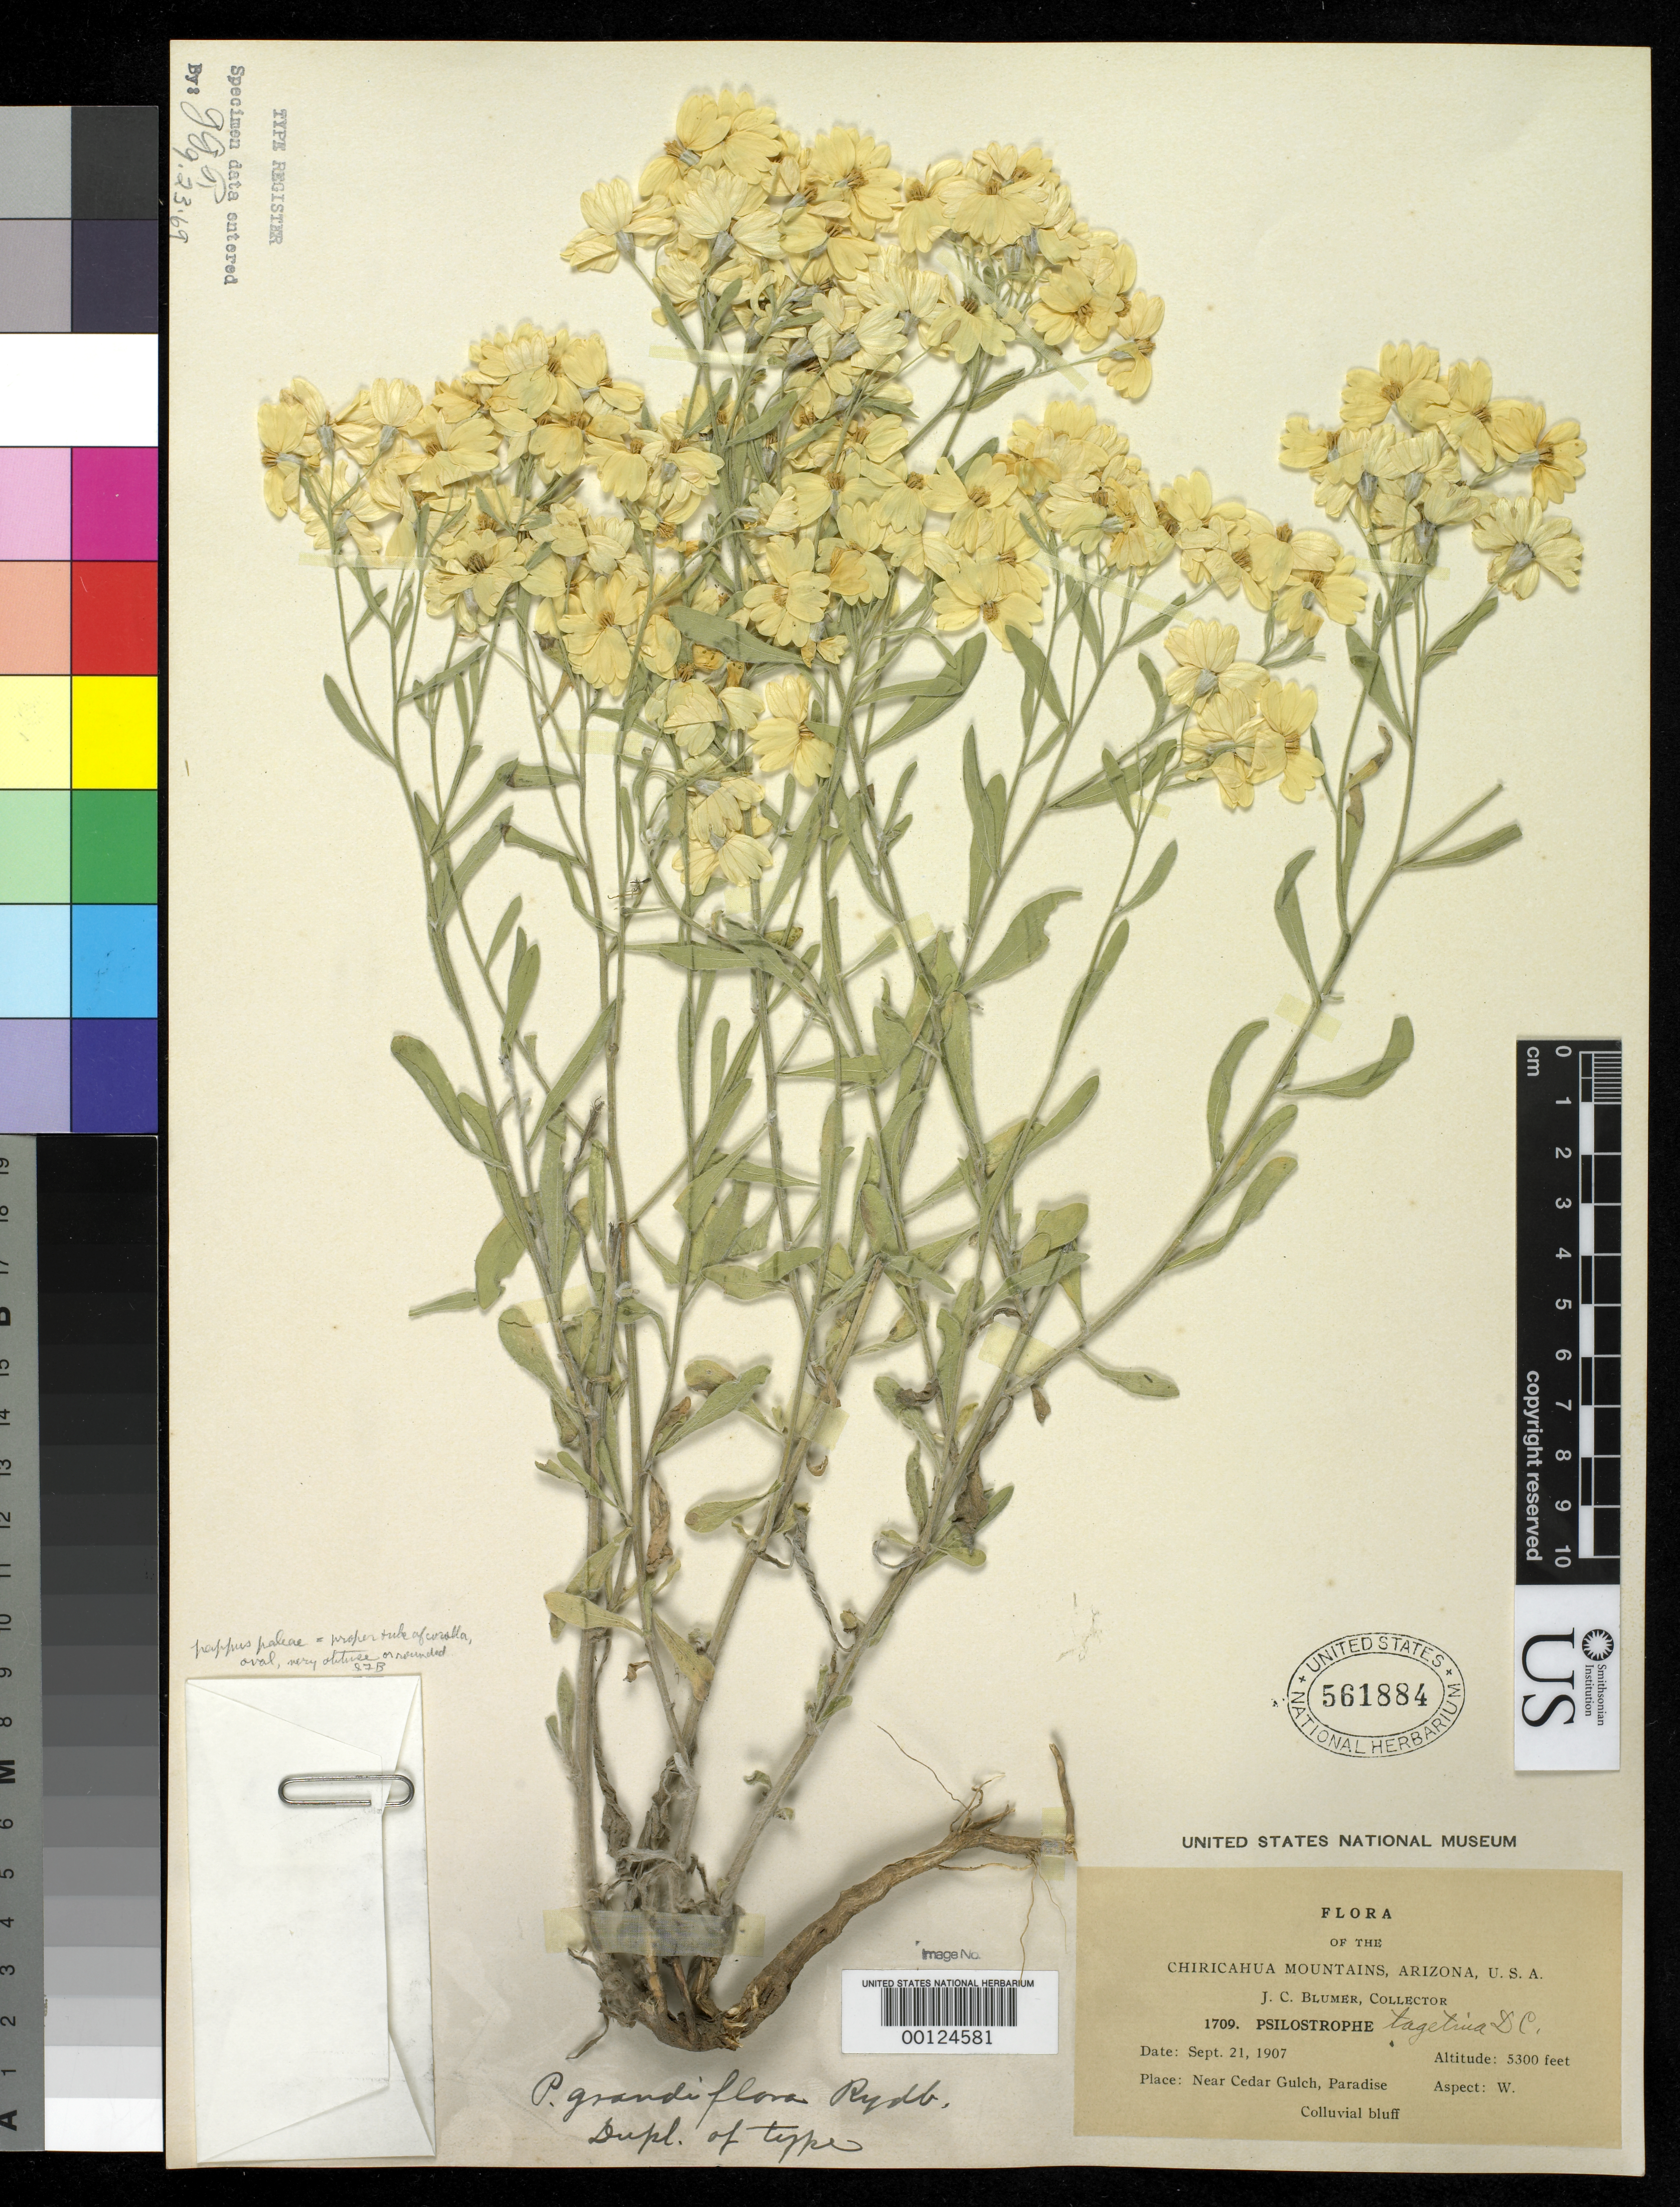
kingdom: Plantae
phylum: Tracheophyta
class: Magnoliopsida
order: Asterales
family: Asteraceae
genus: Psilostrophe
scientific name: Psilostrophe grandiflora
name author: Rydb.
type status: Isotype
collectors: J. C. Blumer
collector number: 1709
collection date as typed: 21 Sep 1907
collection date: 1907-09-21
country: United States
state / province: Arizona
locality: Near Cedar Gulch, Paradise.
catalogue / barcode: US 561884